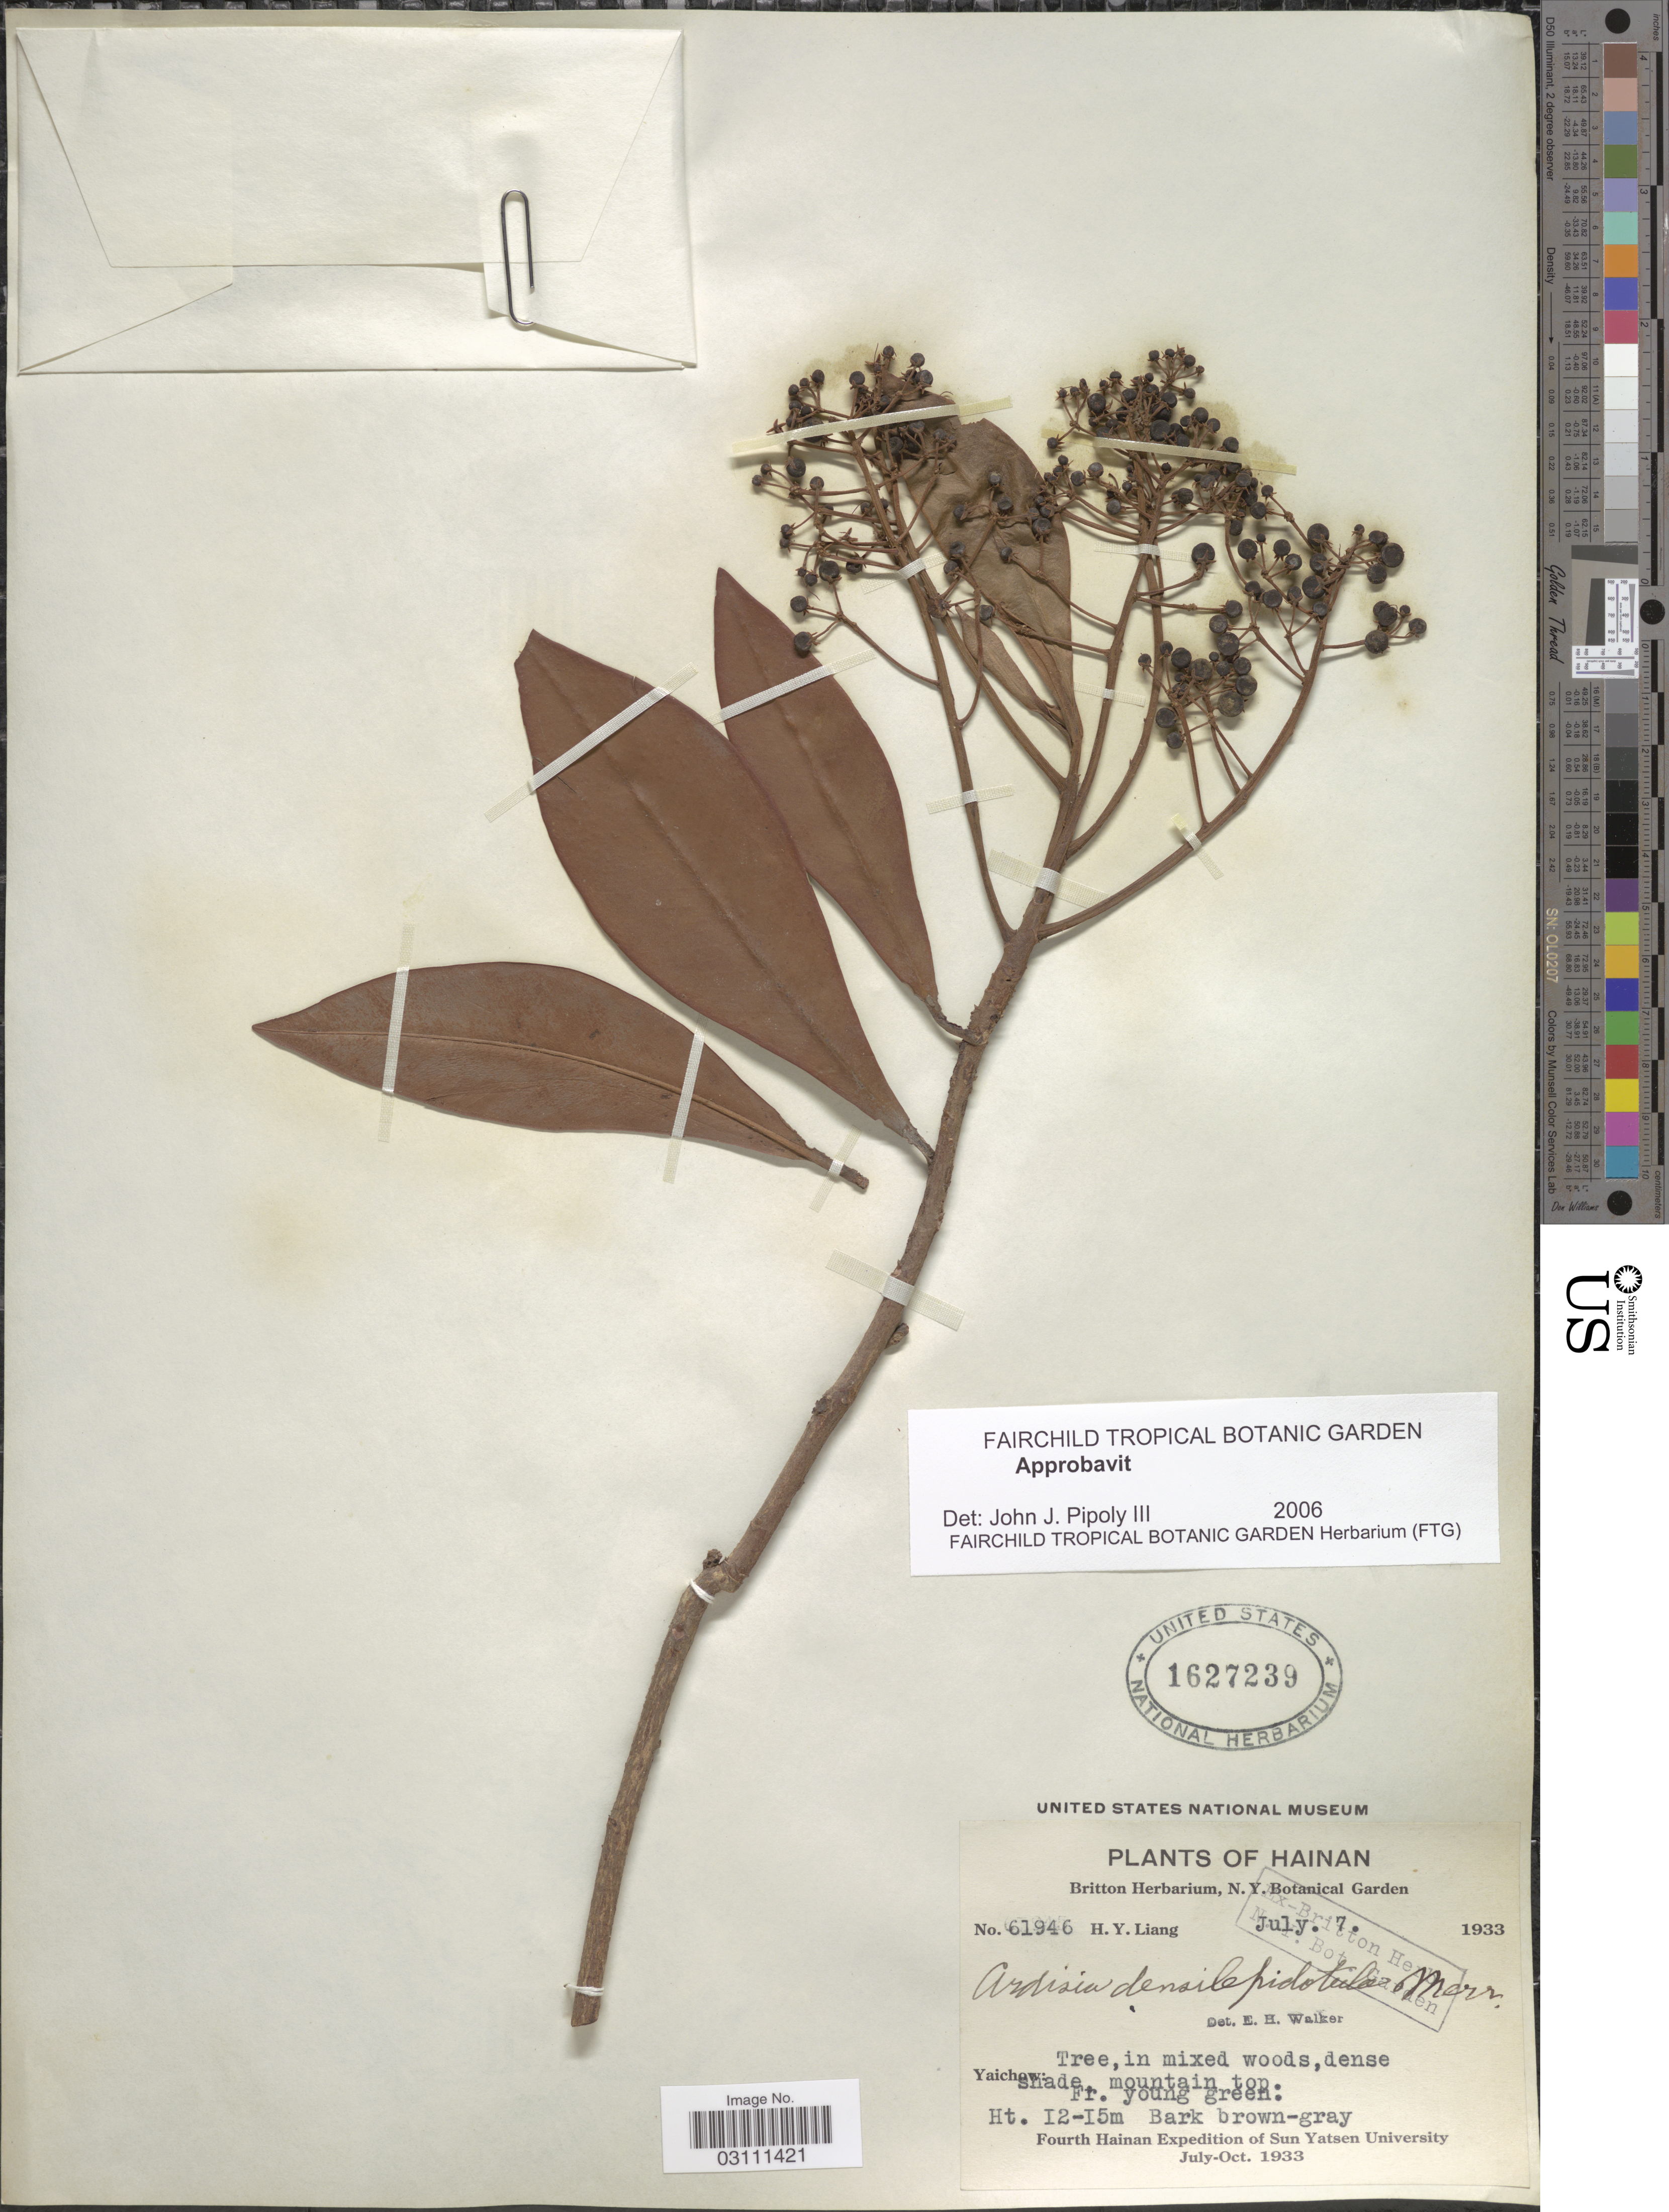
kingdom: Plantae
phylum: Tracheophyta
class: Magnoliopsida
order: Ericales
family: Primulaceae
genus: Ardisia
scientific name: Ardisia densilepidotula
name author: Merr.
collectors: H. Y. Liang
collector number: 61946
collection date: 1933-07-07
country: China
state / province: Hainan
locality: Hainan: Yaichow.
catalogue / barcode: US 1627239